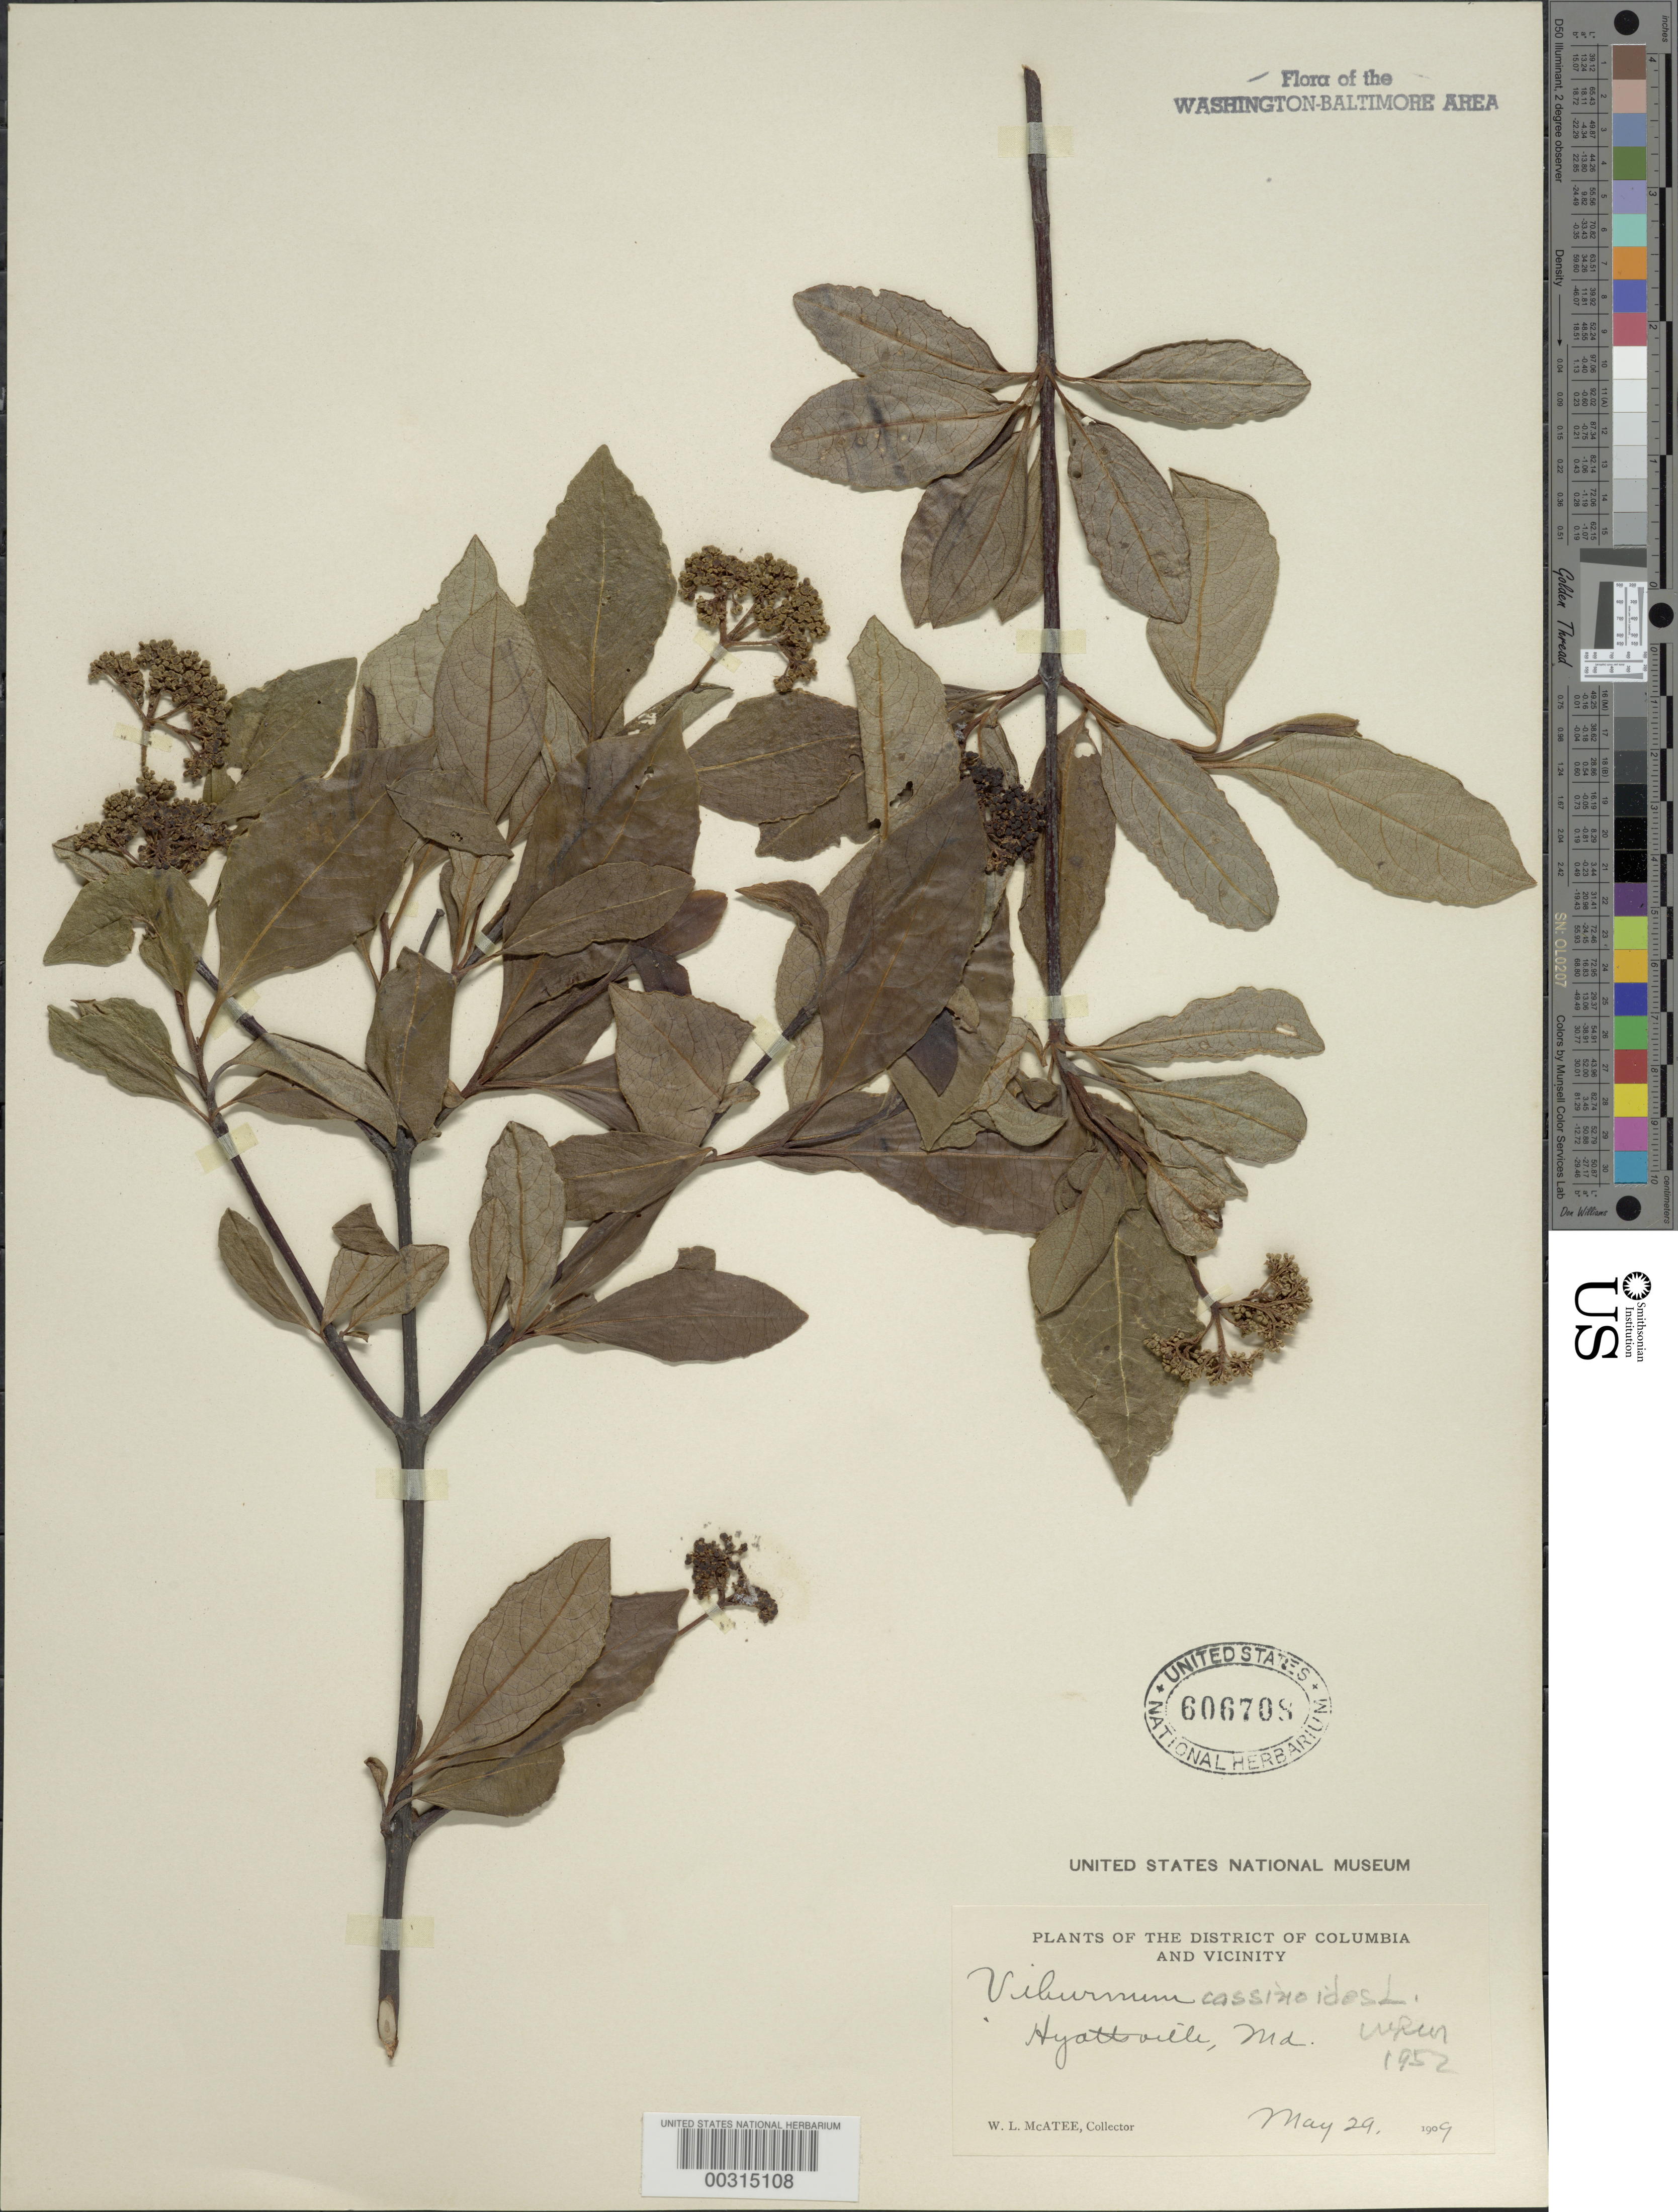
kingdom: Plantae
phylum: Tracheophyta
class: Magnoliopsida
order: Dipsacales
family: Viburnaceae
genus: Viburnum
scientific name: Viburnum cassinoides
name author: L.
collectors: W. McAtee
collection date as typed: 29 May 1909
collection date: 1909-05-29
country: United States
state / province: Maryland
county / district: Prince George's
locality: Hyattsville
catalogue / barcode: US 606708